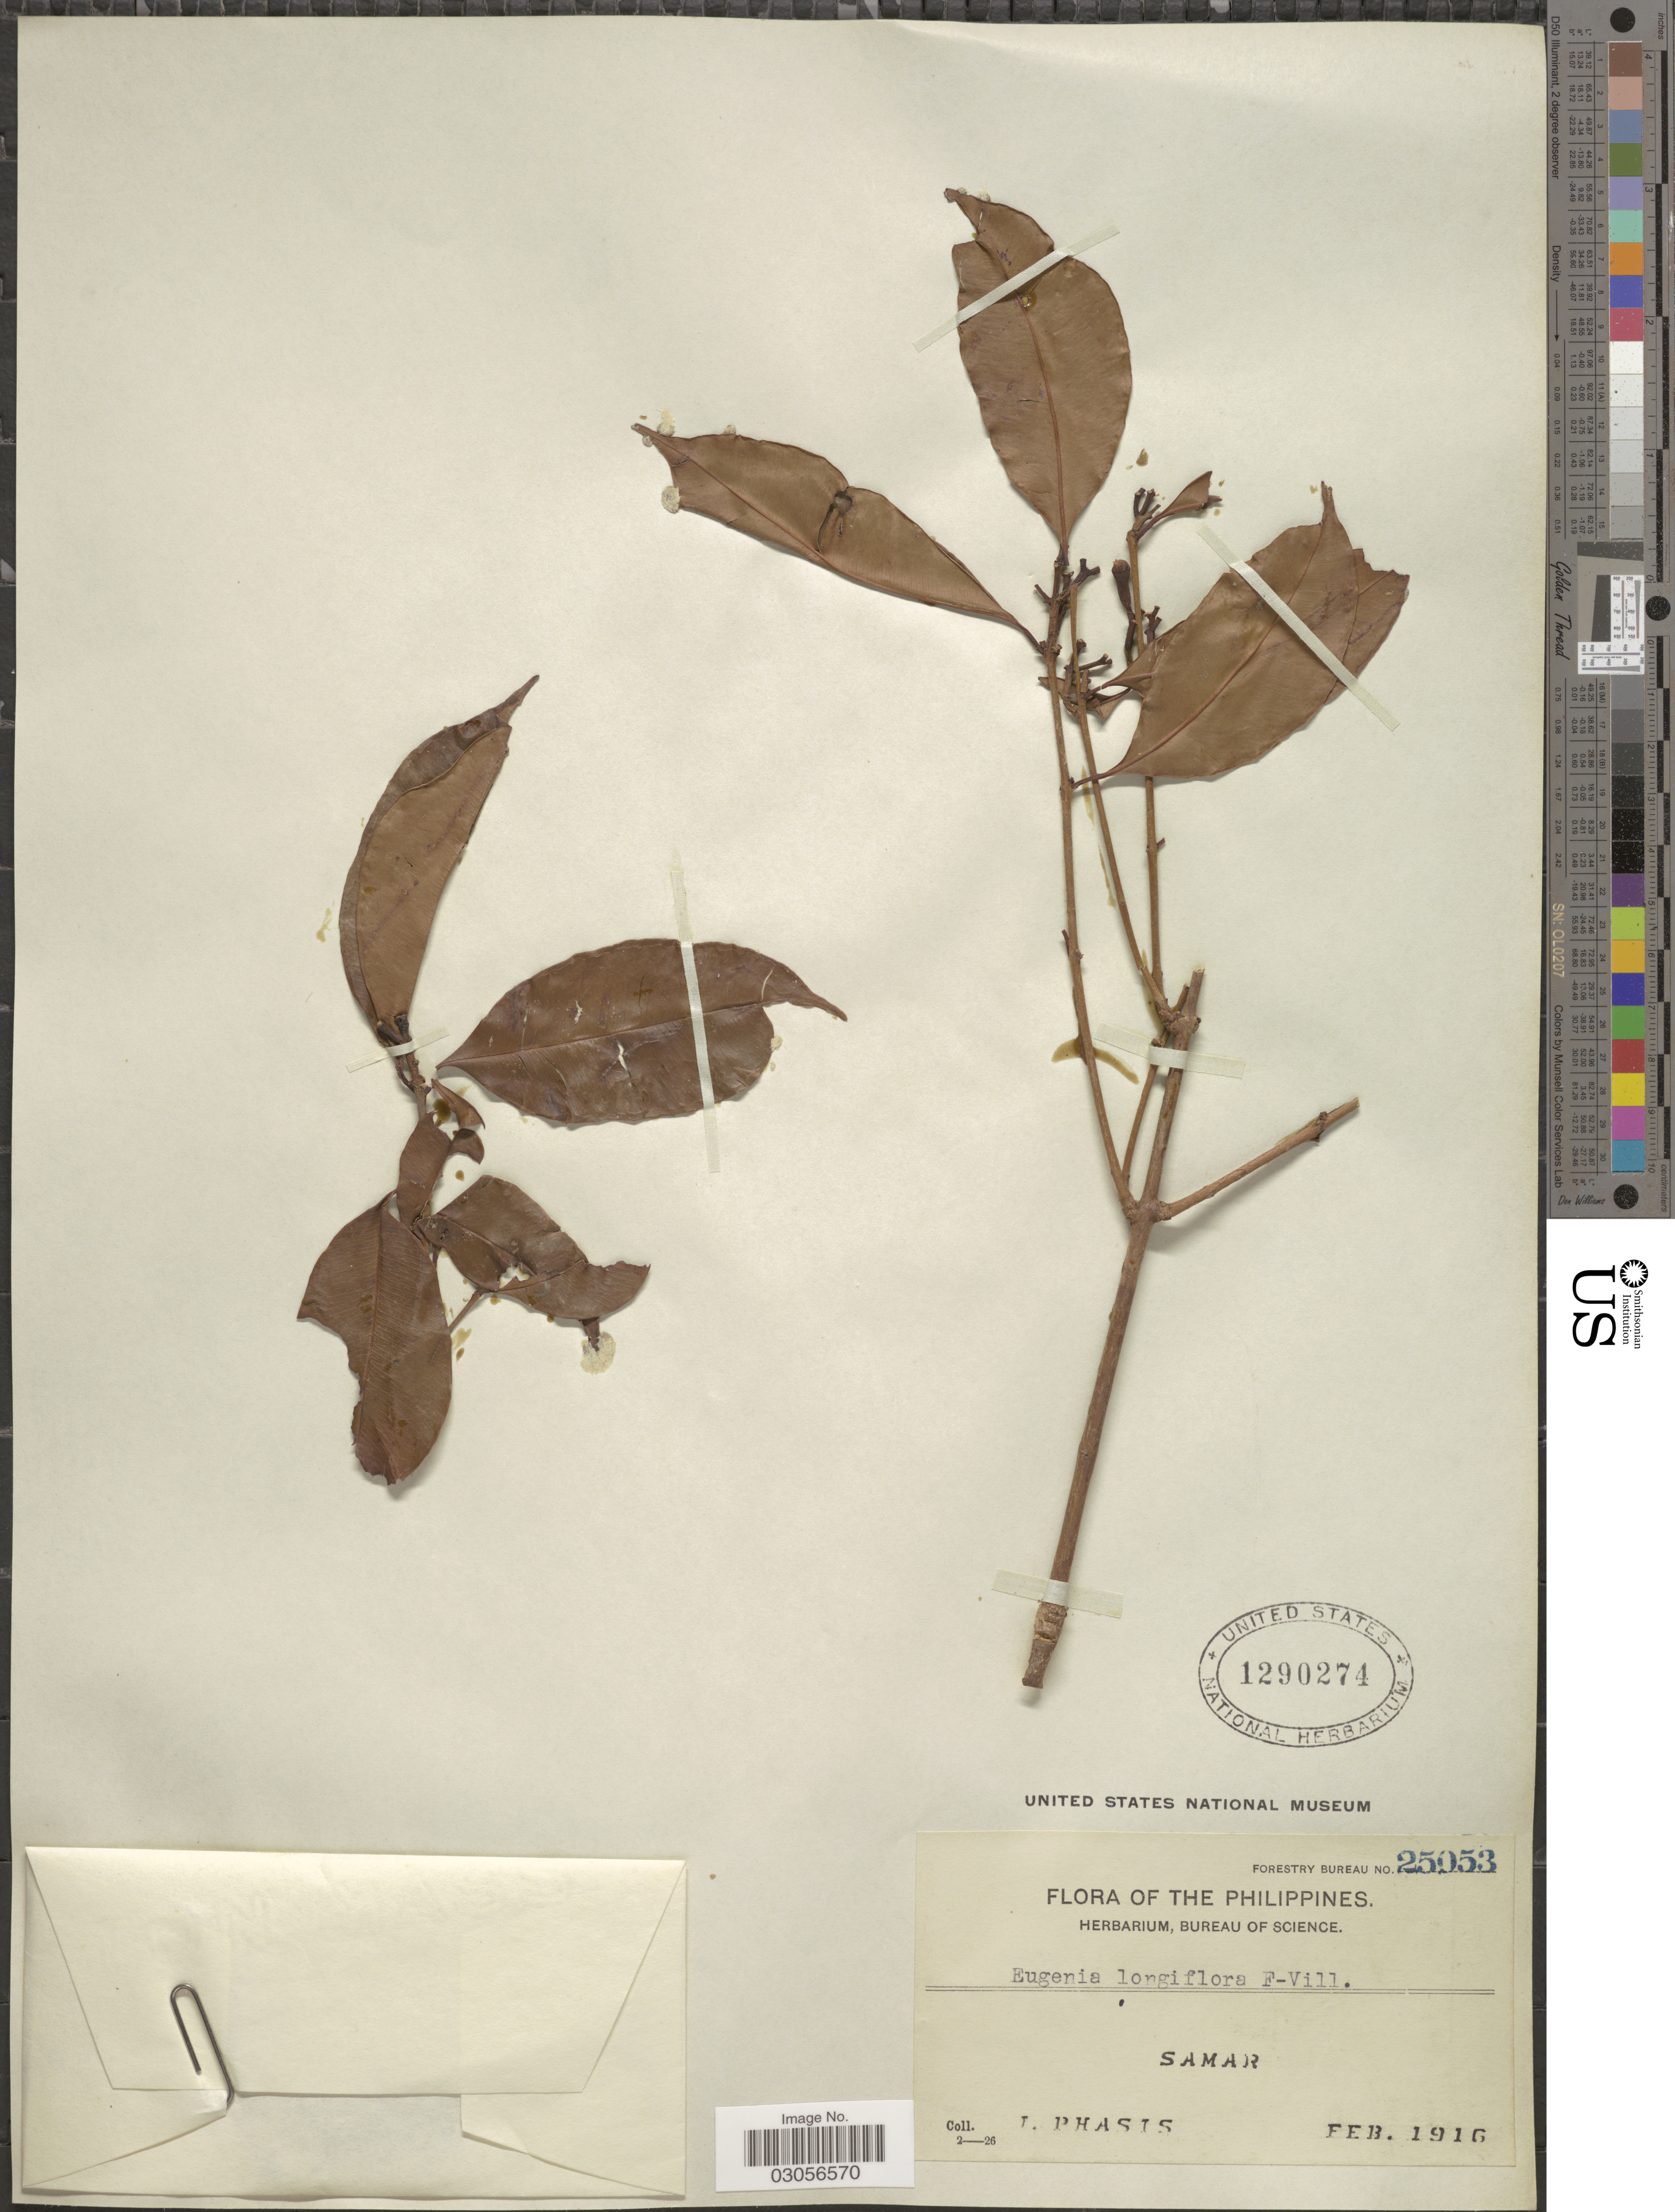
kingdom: Plantae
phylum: Tracheophyta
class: Magnoliopsida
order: Myrtales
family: Myrtaceae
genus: Syzygium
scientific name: Syzygium cerasiforme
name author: (Blume) Merr. & L.M. Perry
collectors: J. Phasis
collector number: Forestry Bureau 25053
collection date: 1916-02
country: Philippines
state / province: Eastern Visayas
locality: Samar.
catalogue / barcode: US 1290274